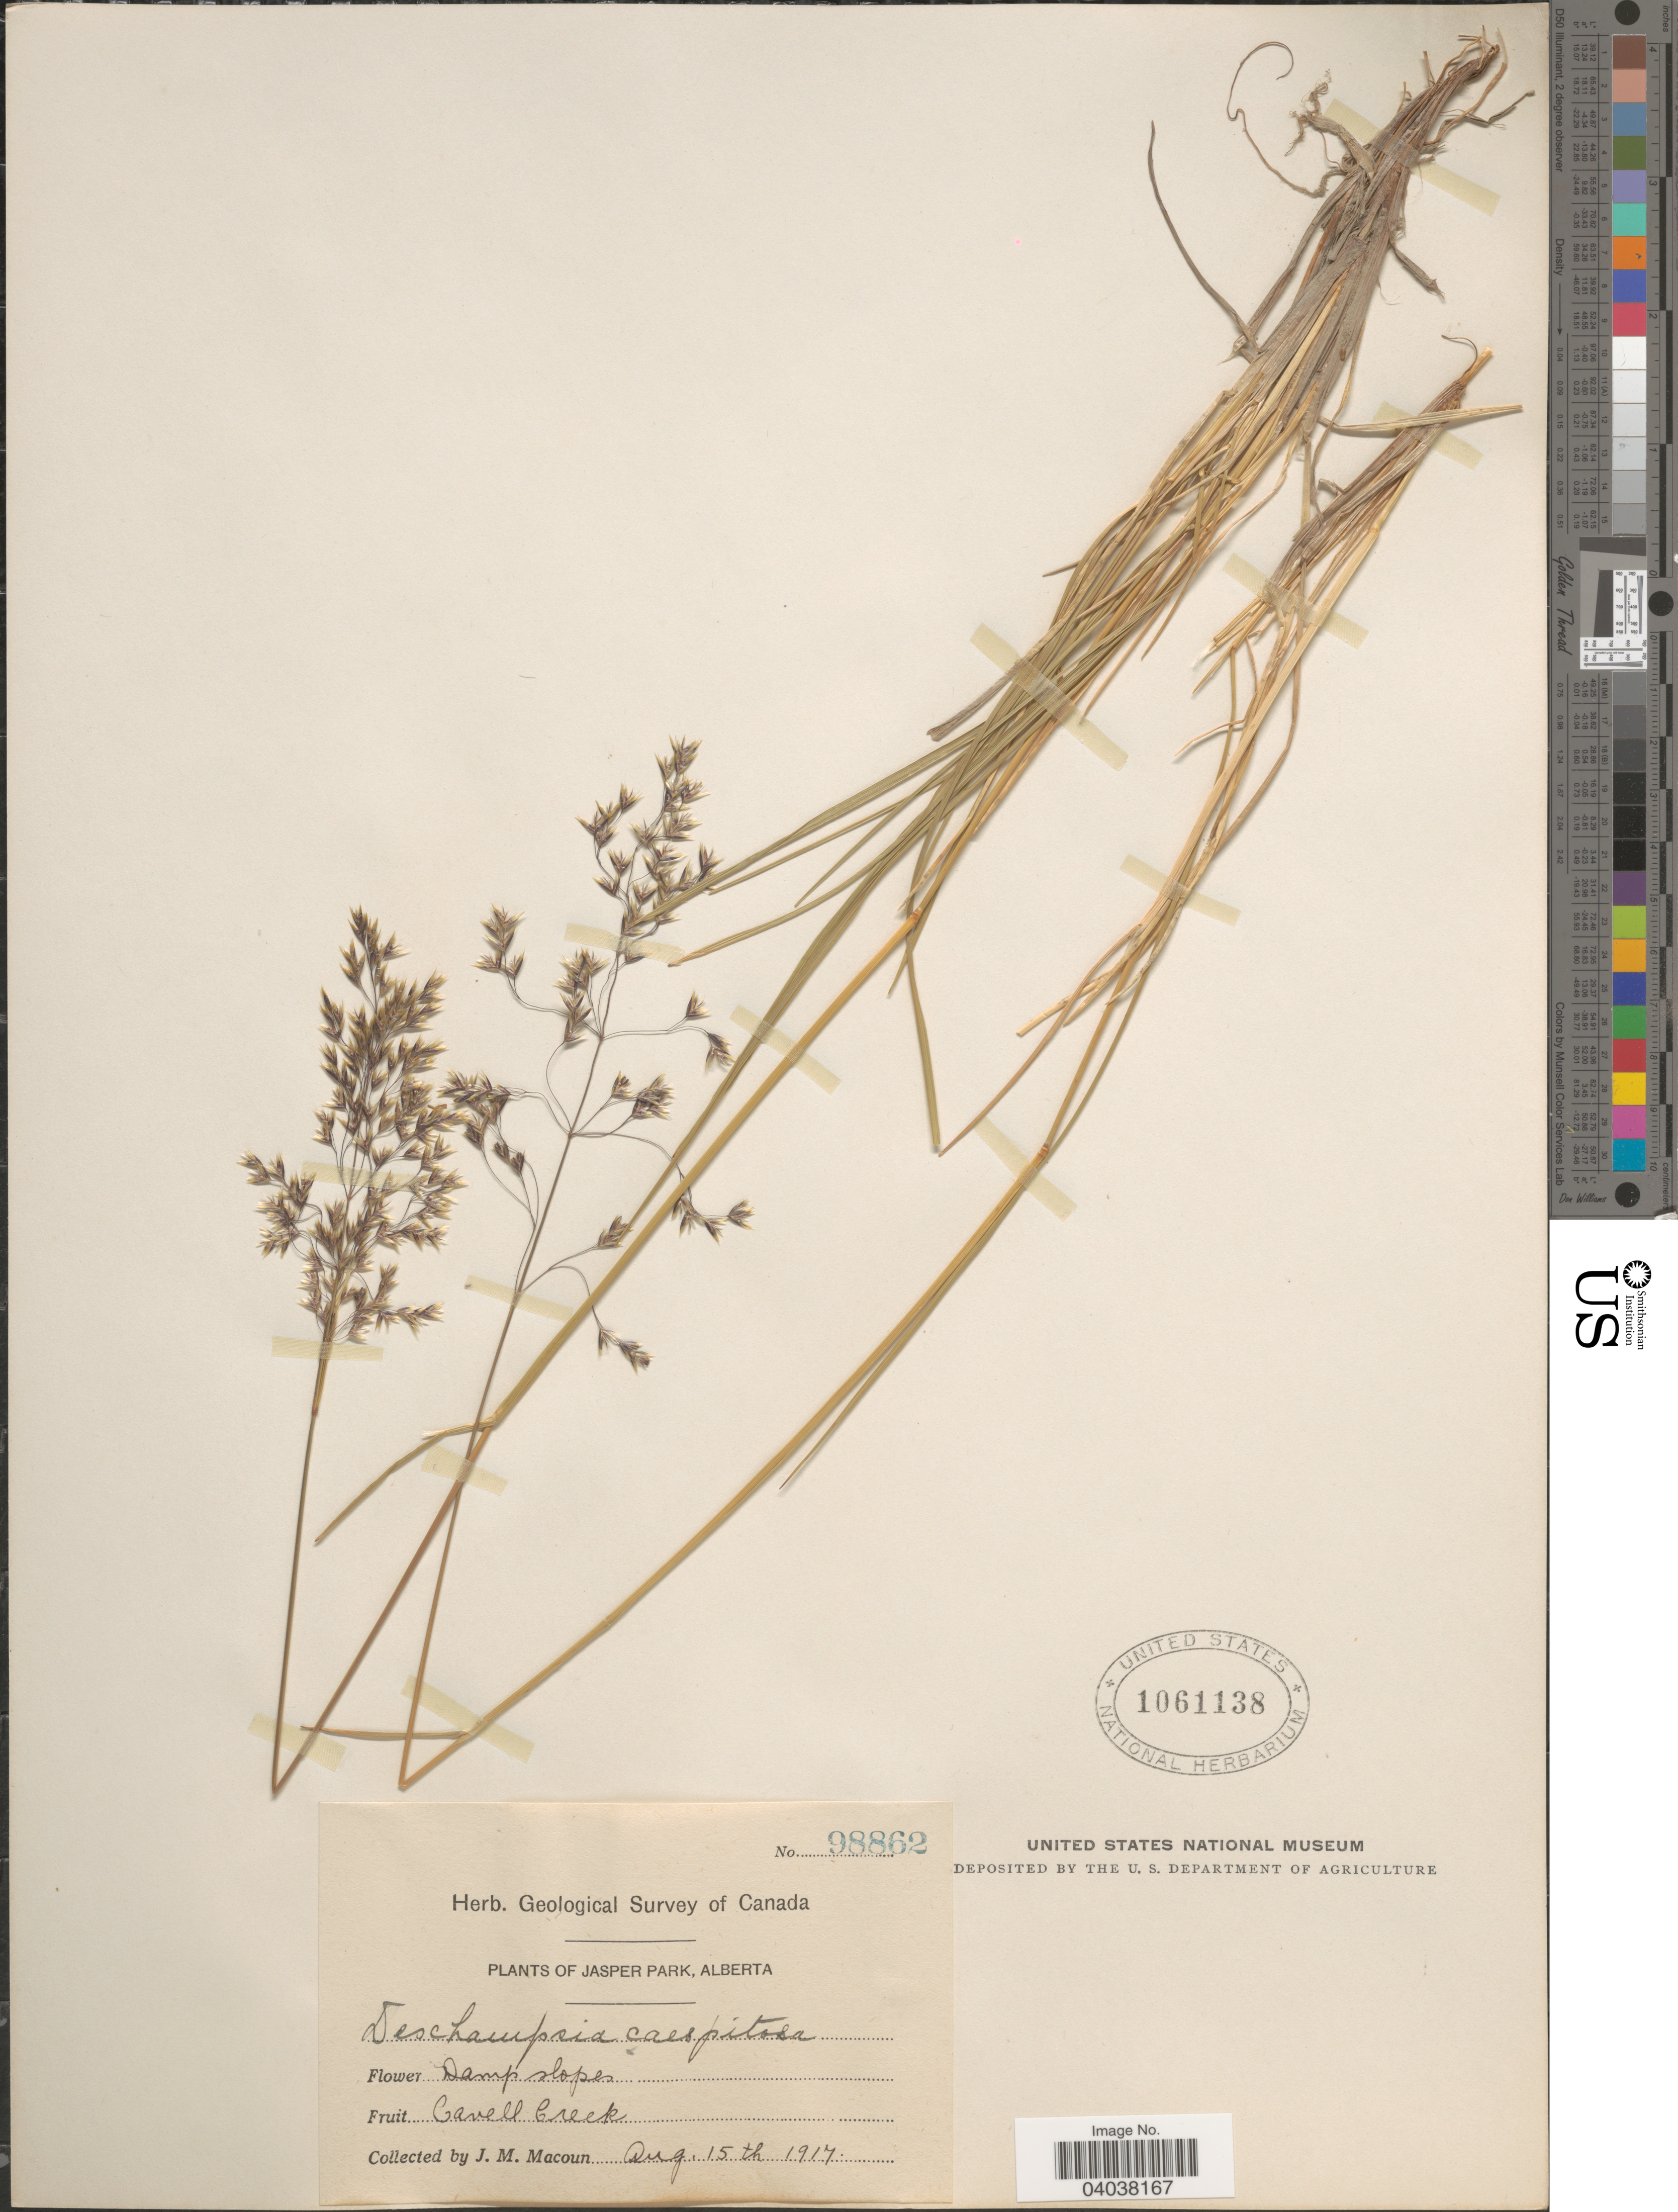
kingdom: Plantae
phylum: Tracheophyta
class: Liliopsida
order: Poales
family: Poaceae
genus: Deschampsia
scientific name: Deschampsia cespitosa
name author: (L.) P. Beauv.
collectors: J. M. Macoun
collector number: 98862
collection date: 1917-08-15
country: Canada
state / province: Alberta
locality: Jasper Park. Cavell Creek.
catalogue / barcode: US 1061138